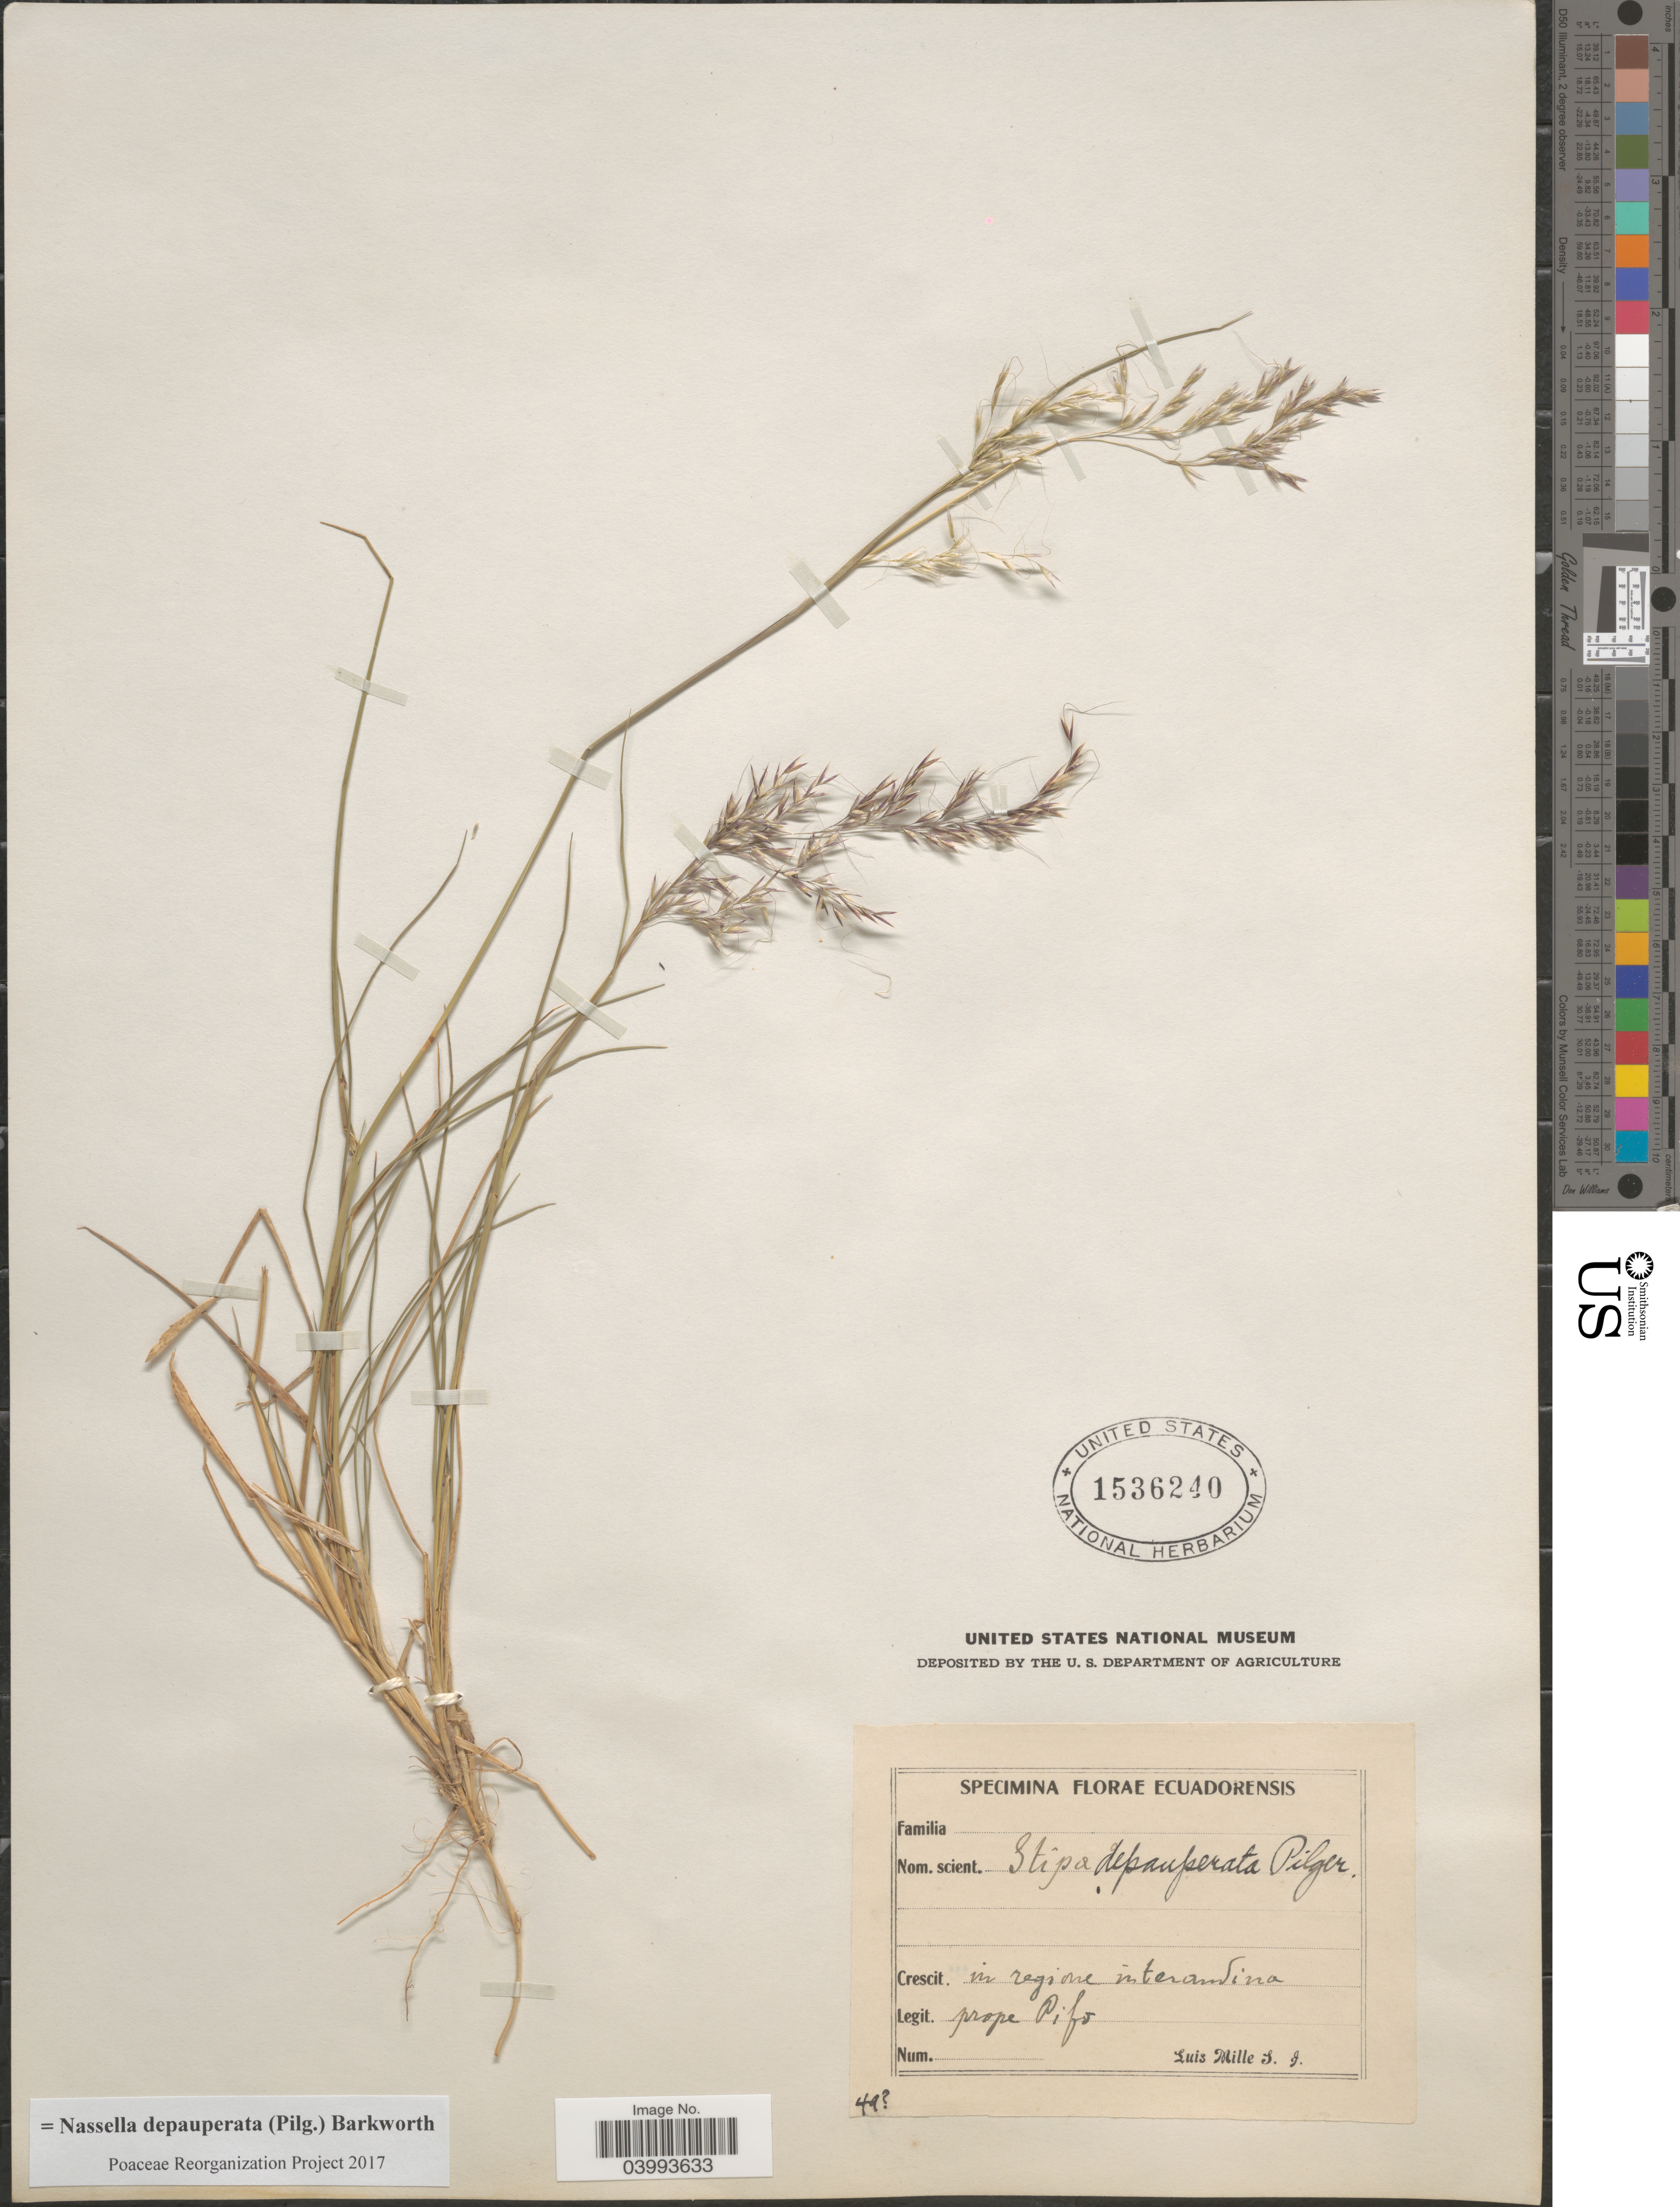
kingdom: Plantae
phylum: Tracheophyta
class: Liliopsida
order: Poales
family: Poaceae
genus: Nassella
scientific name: Nassella depauperata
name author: (Pilg.) Barkworth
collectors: L. Mille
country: Ecuador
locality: In regione interandina prope Pifo.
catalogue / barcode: US 1536240